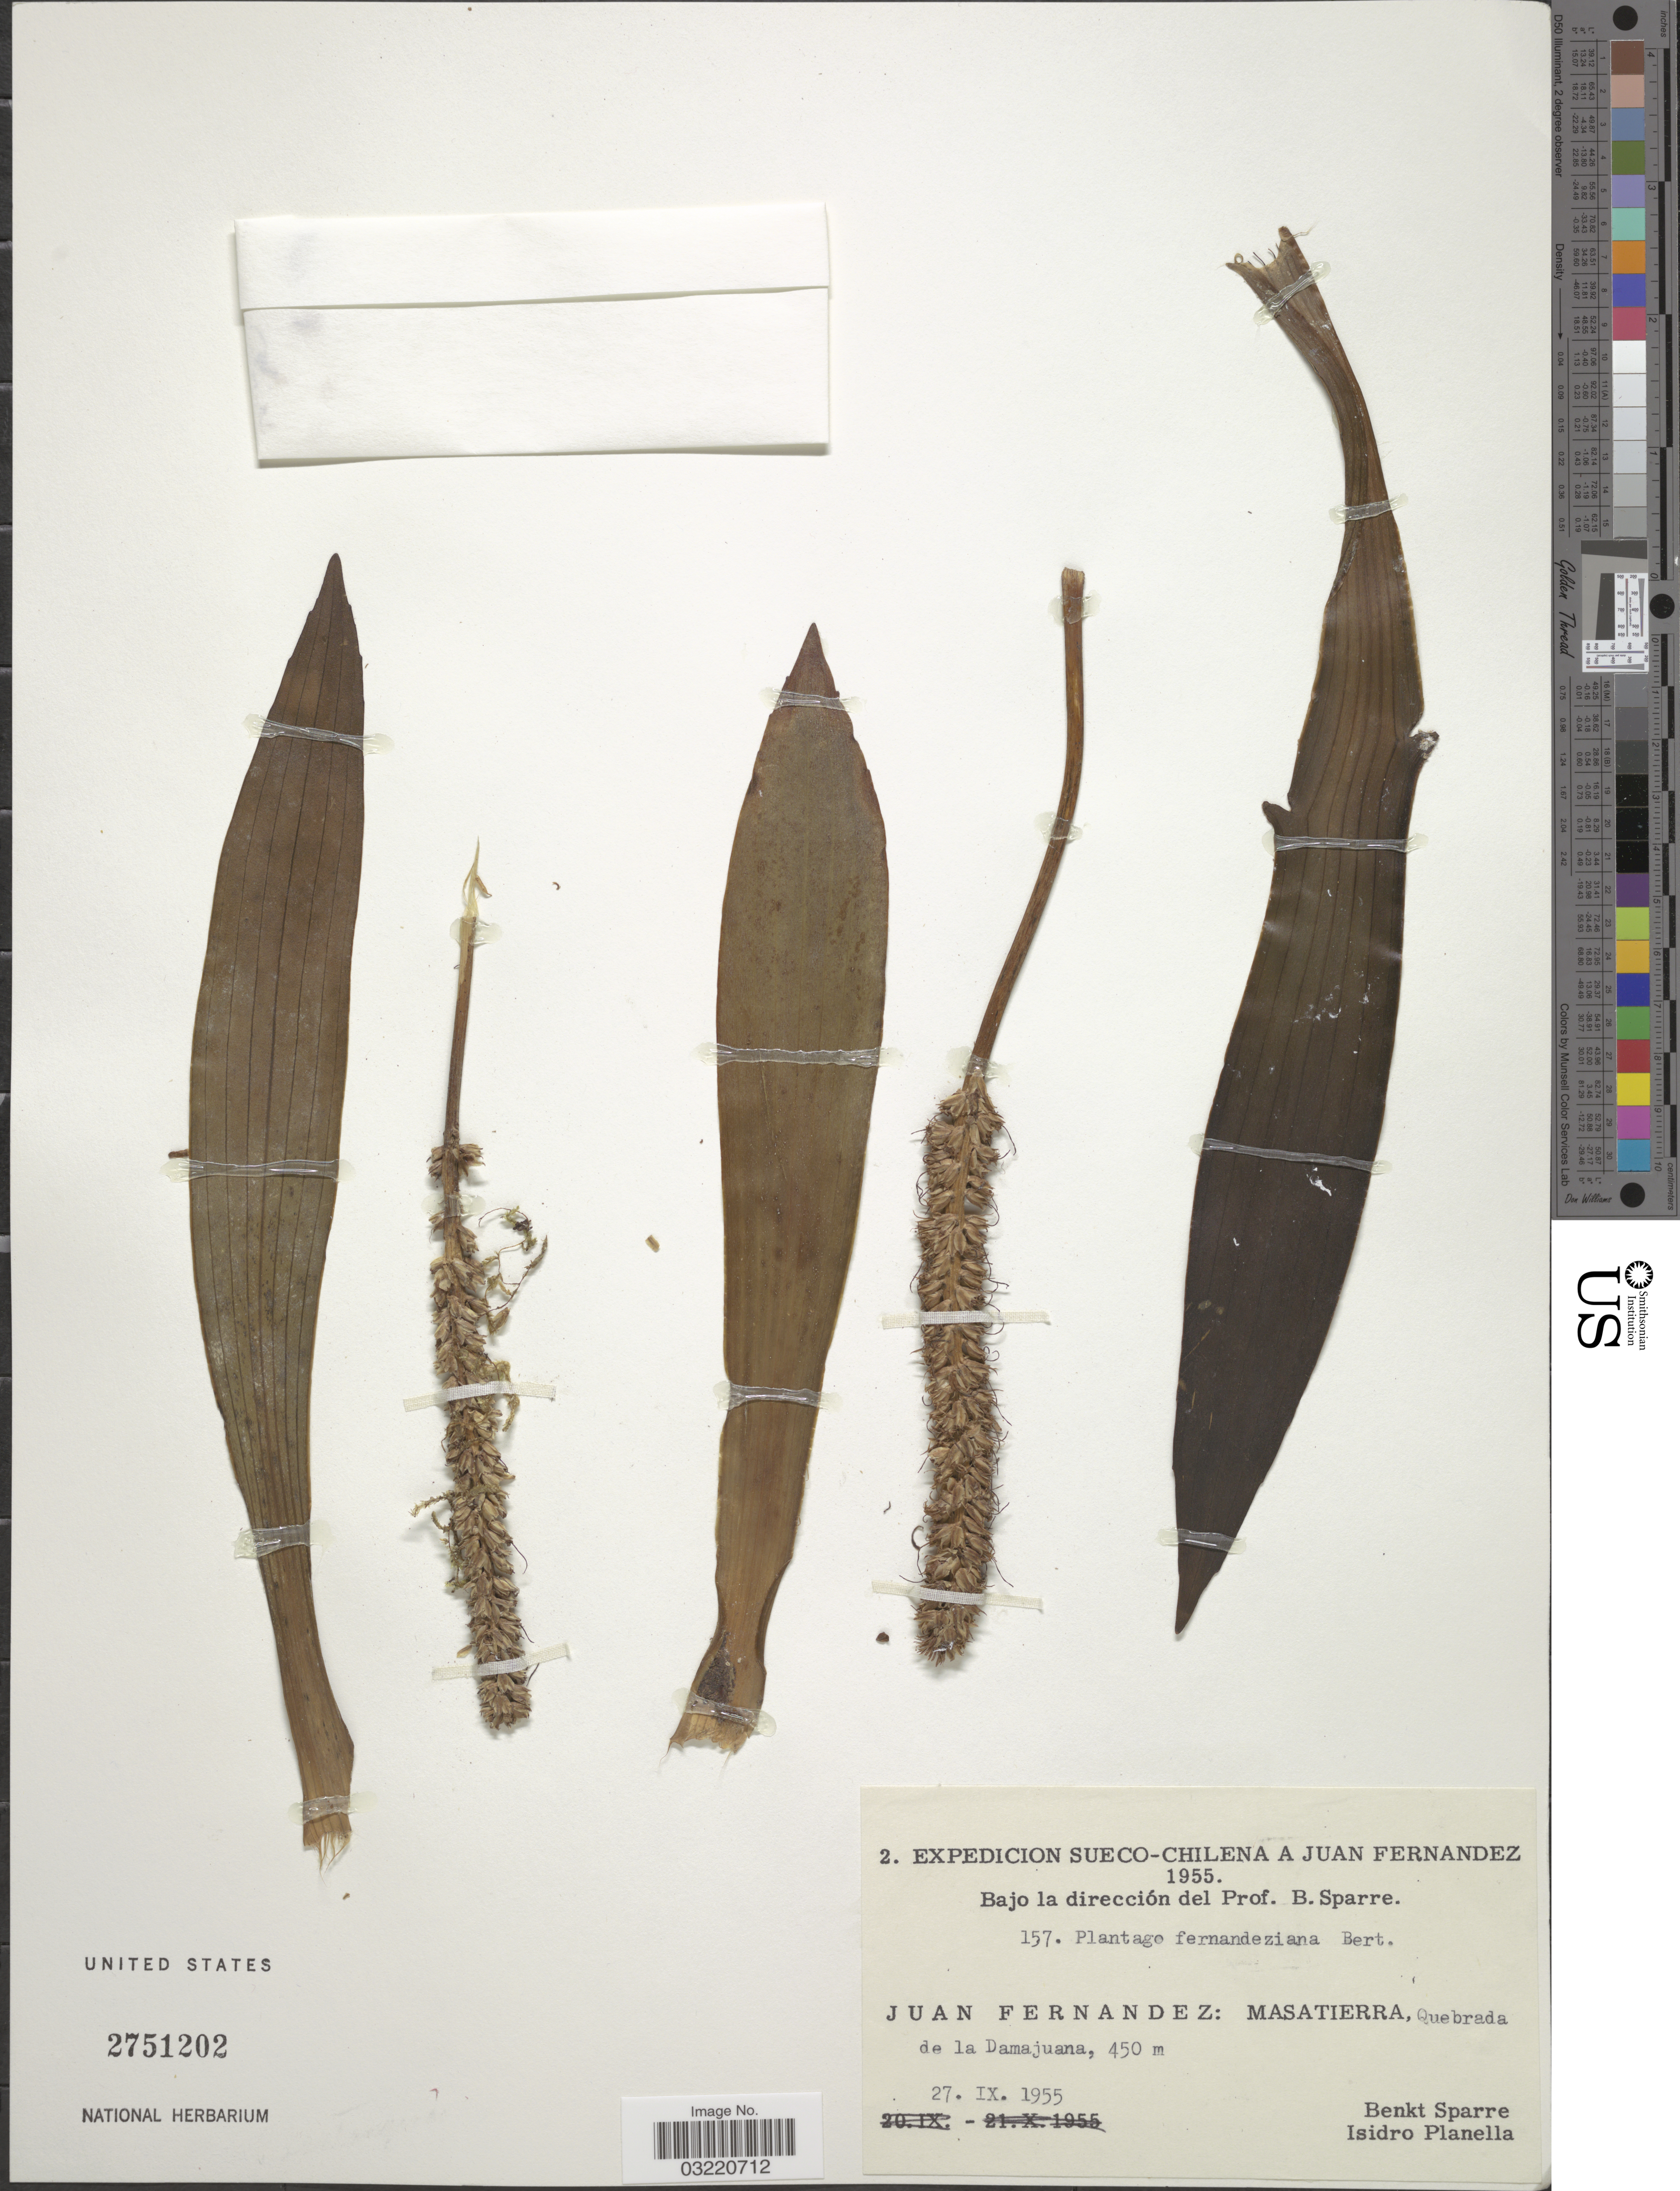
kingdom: Plantae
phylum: Tracheophyta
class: Magnoliopsida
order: Lamiales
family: Plantaginaceae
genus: Plantago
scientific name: Plantago fernandezia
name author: Bertero ex Barnéoud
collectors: B. Sparre & I. Planella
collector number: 157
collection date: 1955-11-27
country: Chile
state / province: Valparaíso (V)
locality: Juan Fernandez: Masatierra, Quebrada de la Damajuana.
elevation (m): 450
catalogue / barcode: US 2751202